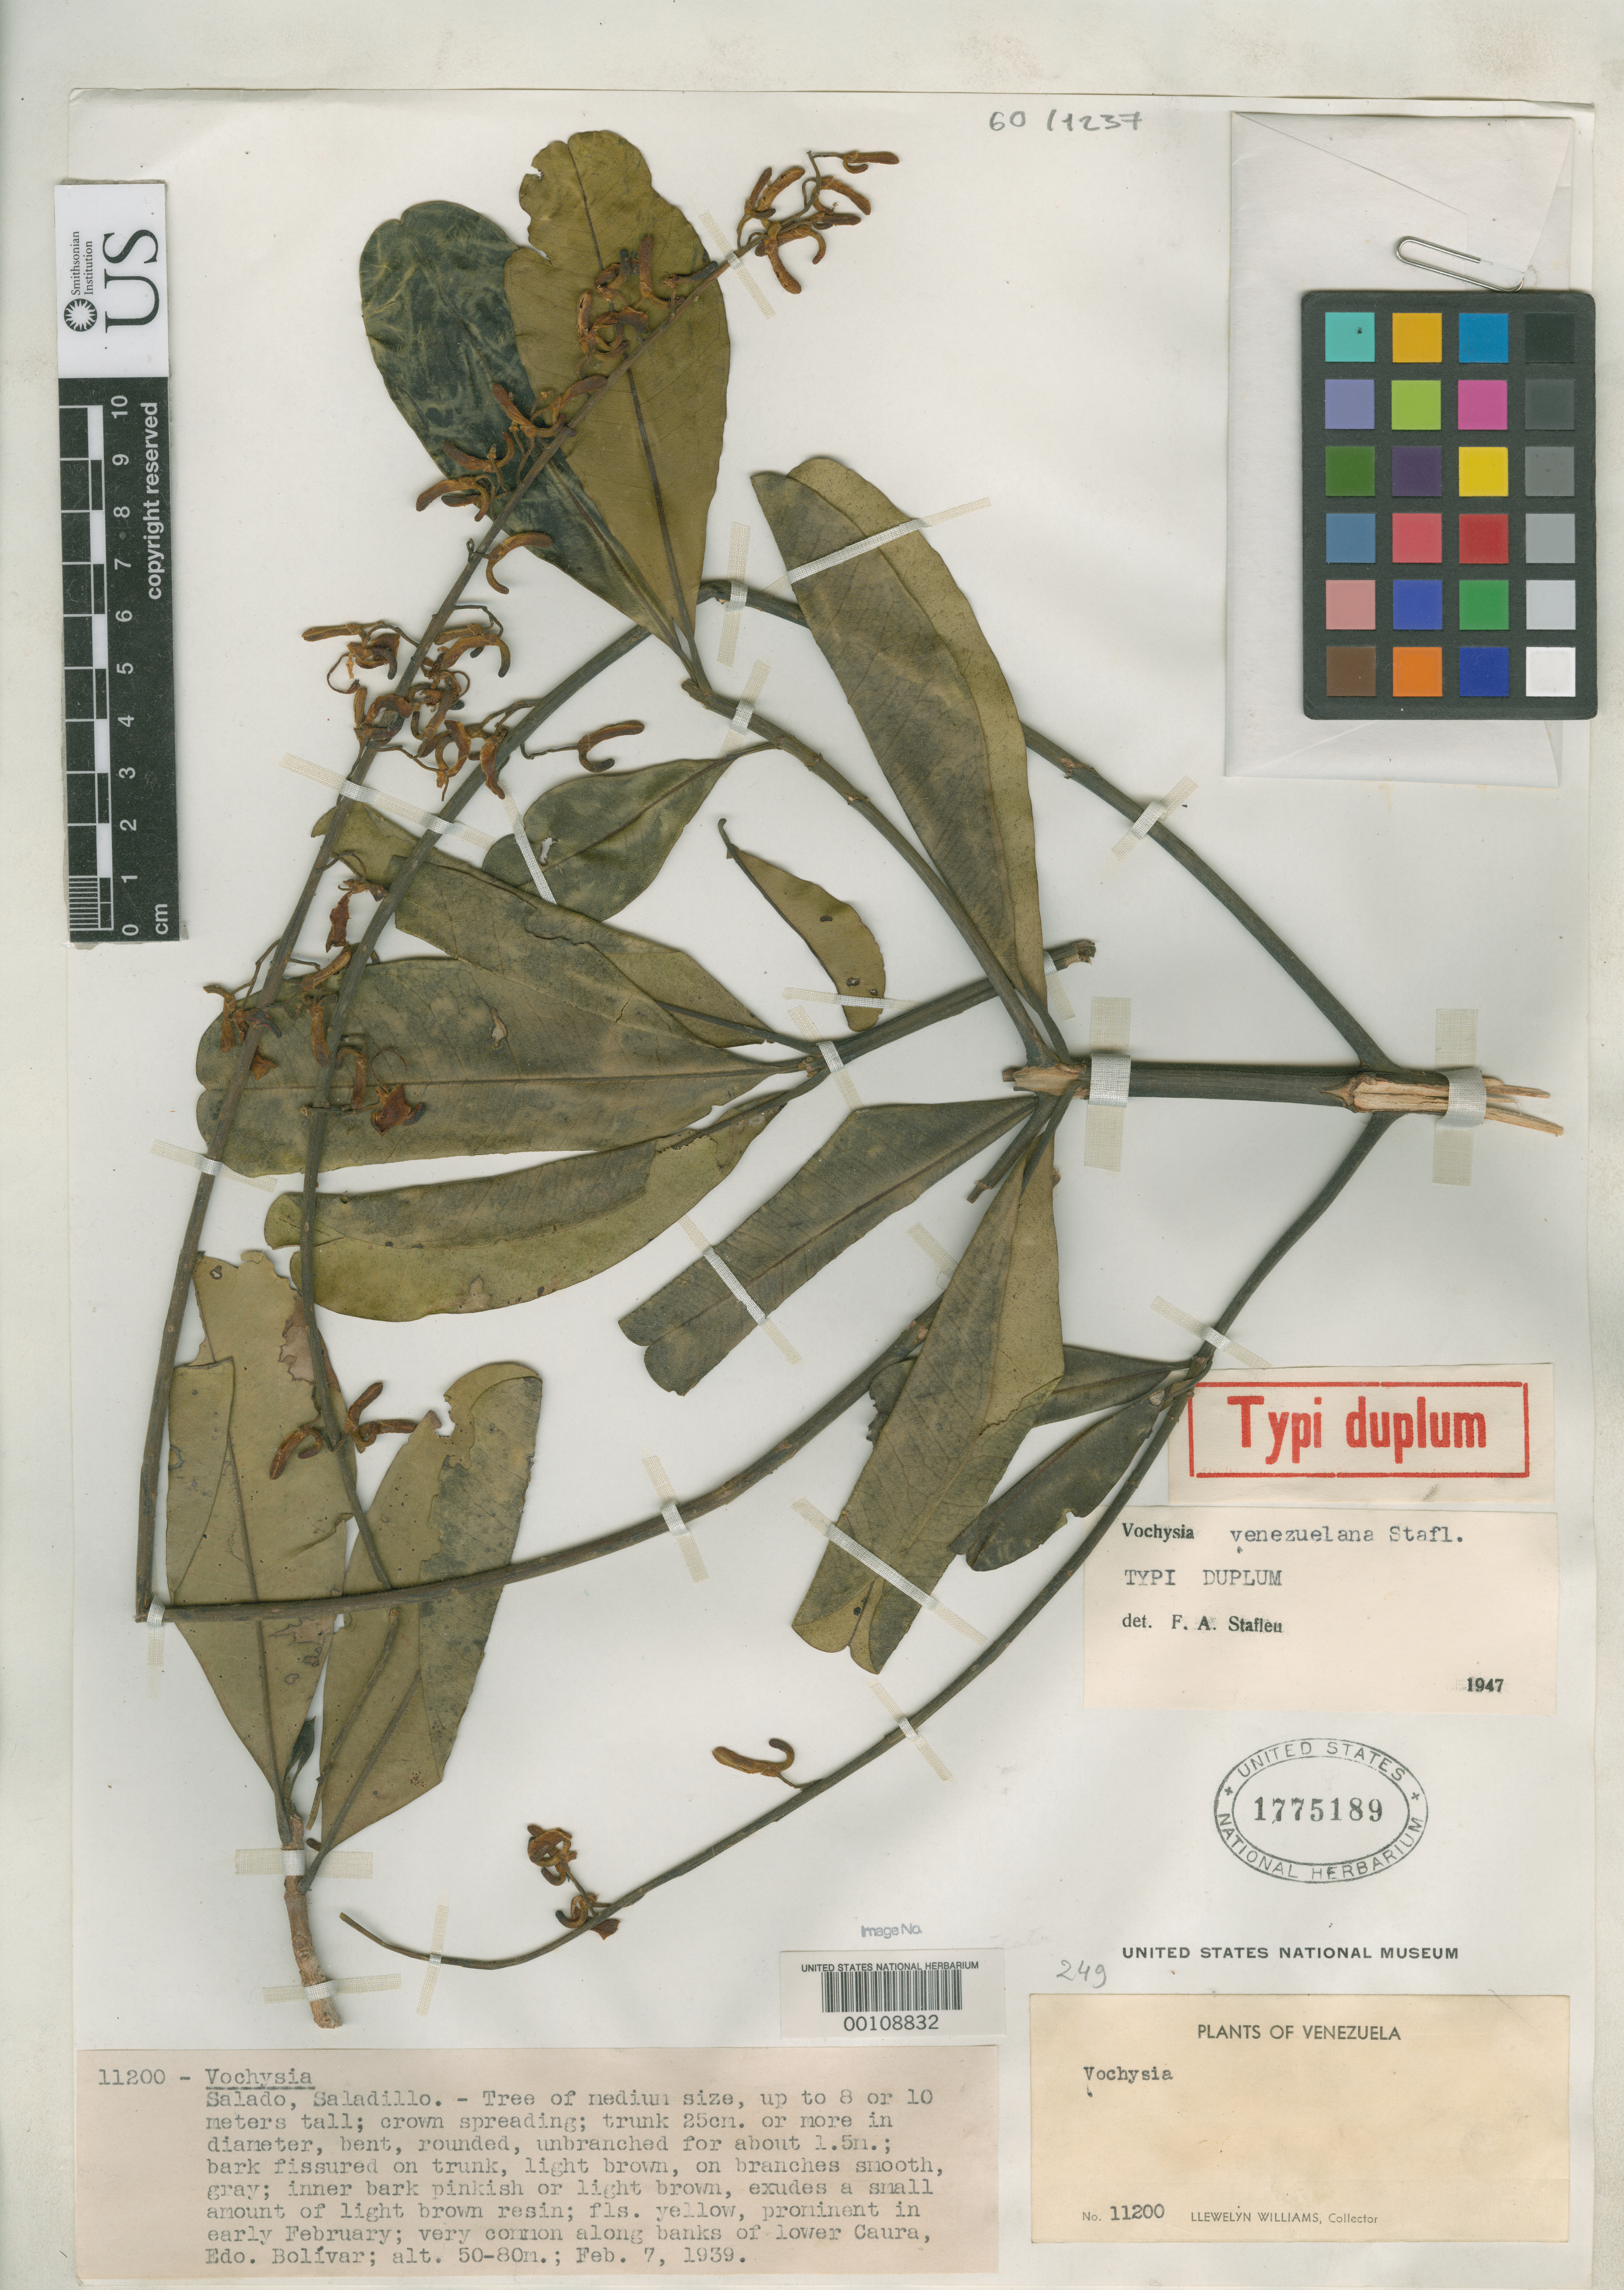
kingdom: Plantae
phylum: Tracheophyta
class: Magnoliopsida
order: Myrtales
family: Vochysiaceae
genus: Vochysia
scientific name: Vochysia venezuelana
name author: Stafleu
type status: Isotype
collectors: Ll. Williams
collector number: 11200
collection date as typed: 07 Feb 1939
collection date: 1939-02-07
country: Venezuela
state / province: Bolivar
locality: Lower Caura River; alt. 50-80 m.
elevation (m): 50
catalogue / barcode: US 1775189